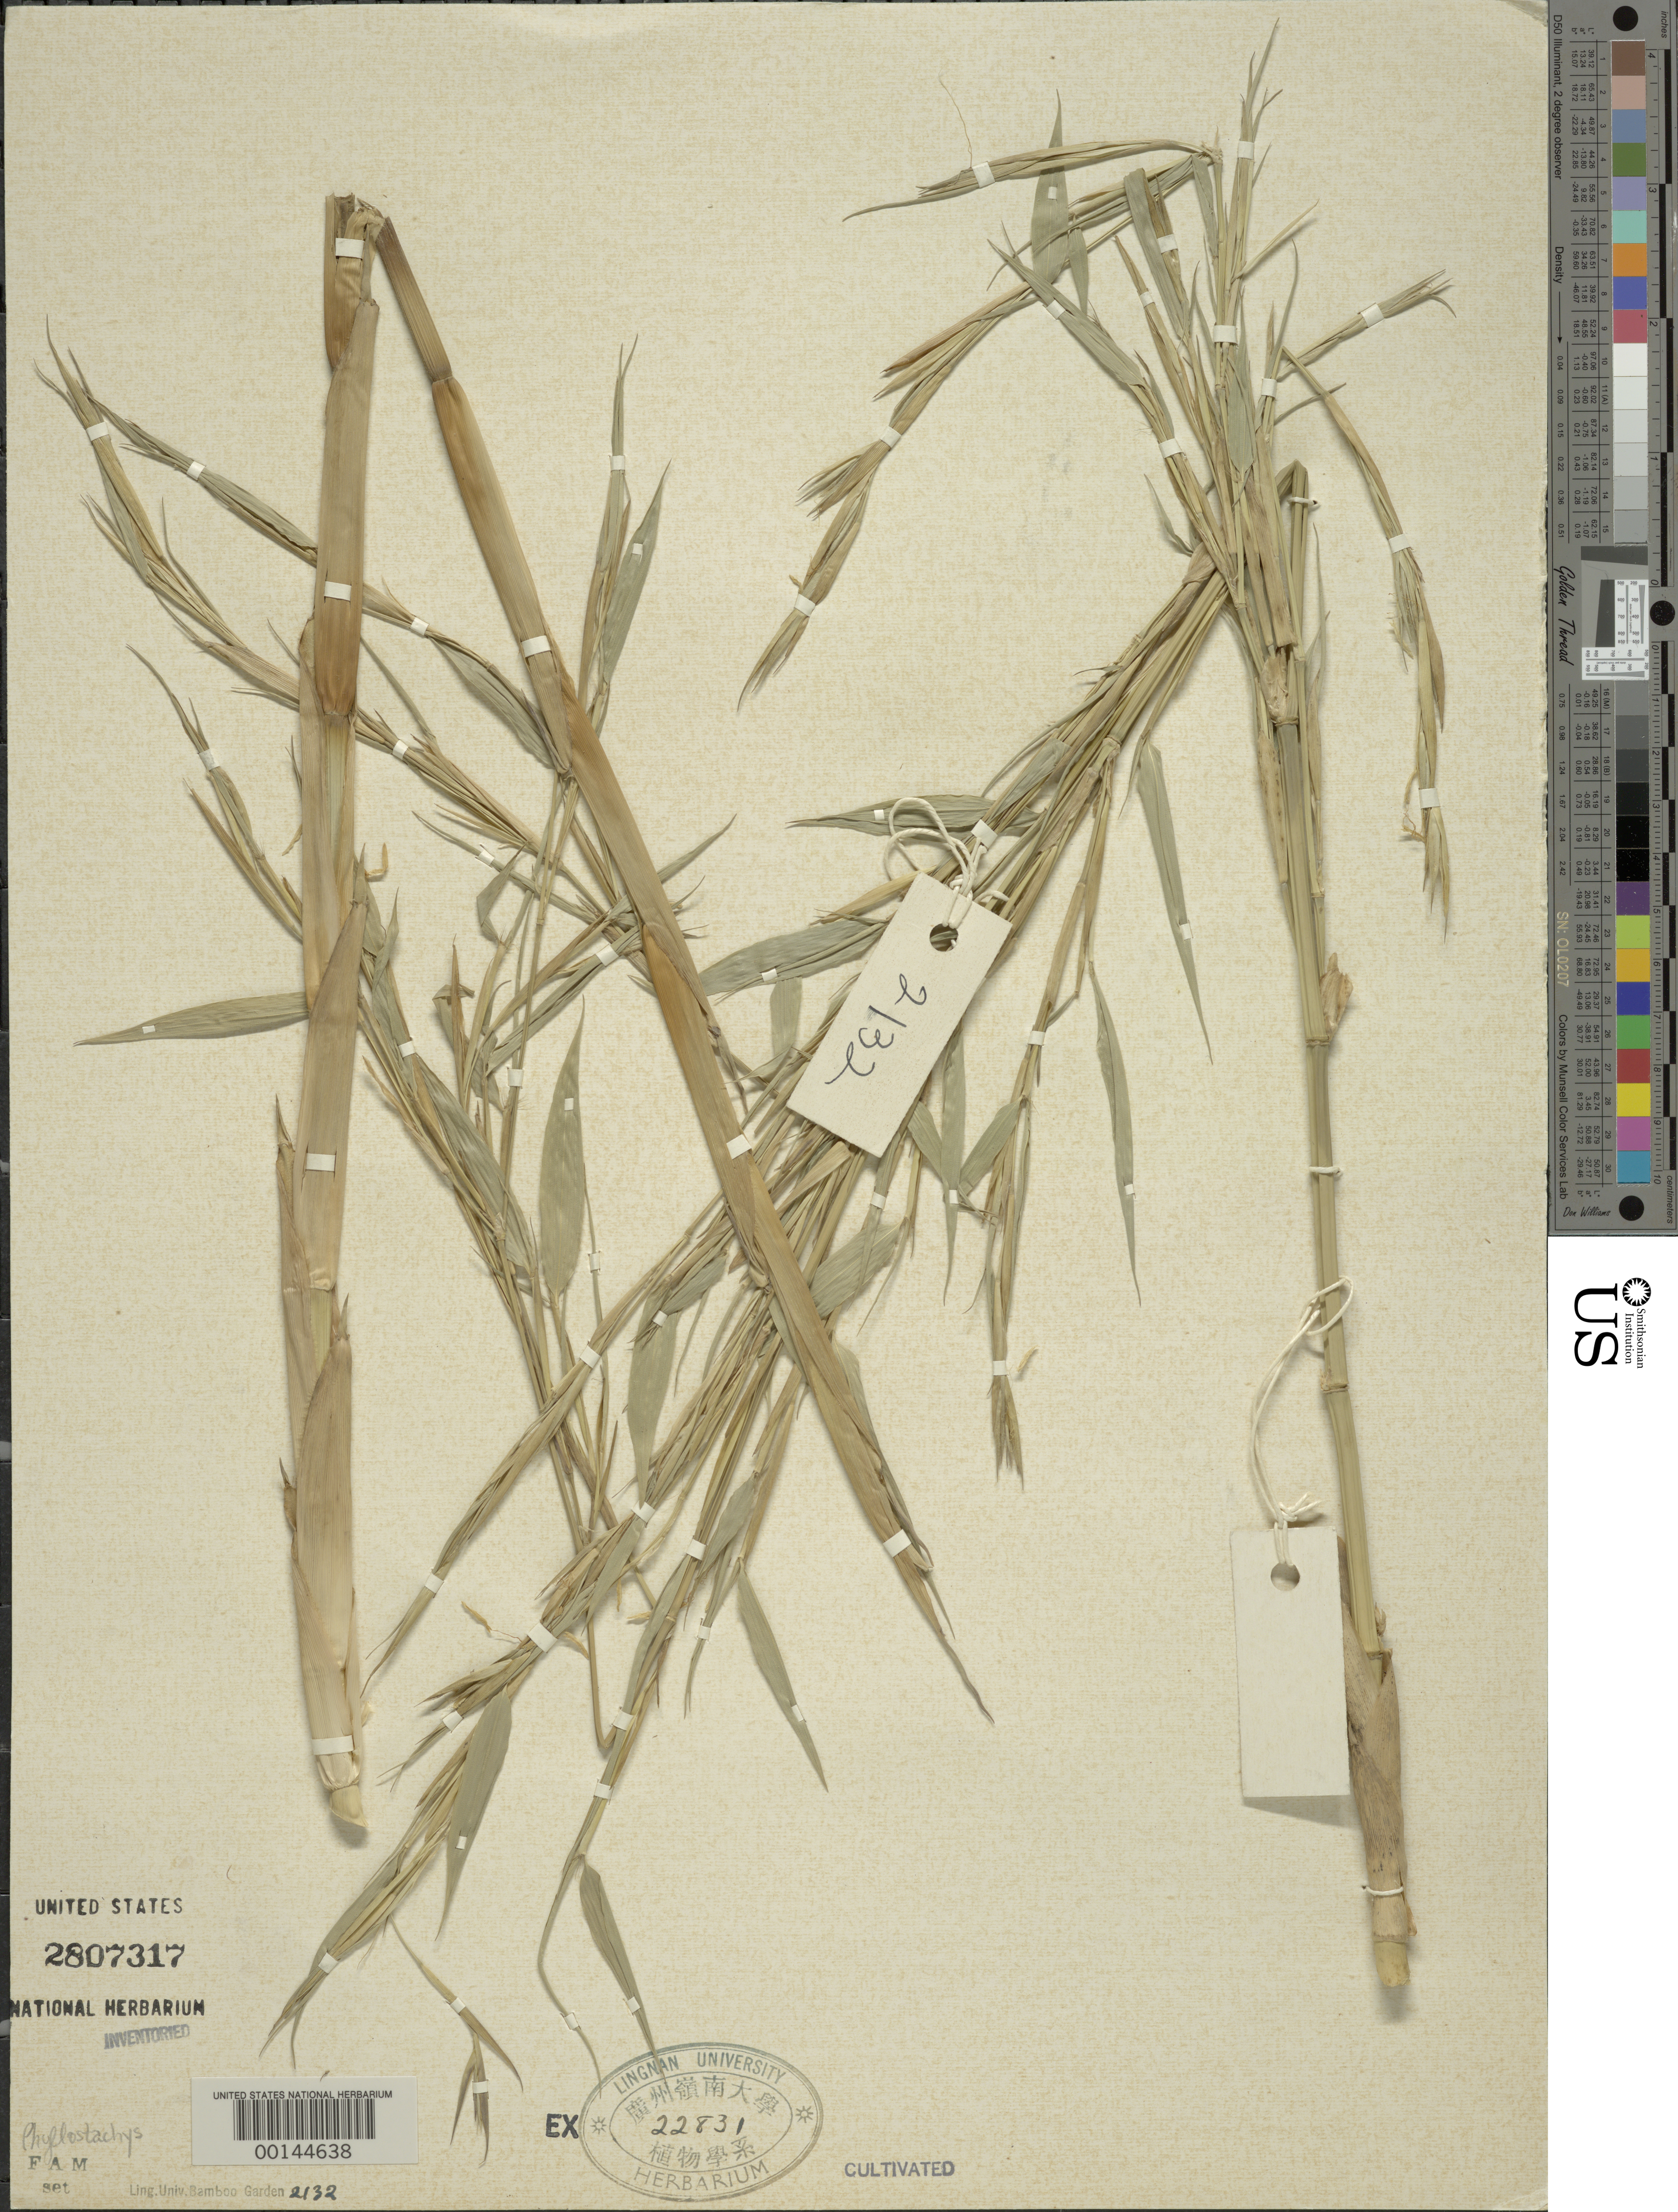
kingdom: Plantae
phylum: Tracheophyta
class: Liliopsida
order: Poales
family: Poaceae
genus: Phyllostachys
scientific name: Phyllostachys sp.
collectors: H. L. Fung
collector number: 20606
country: China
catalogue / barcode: US 2807317